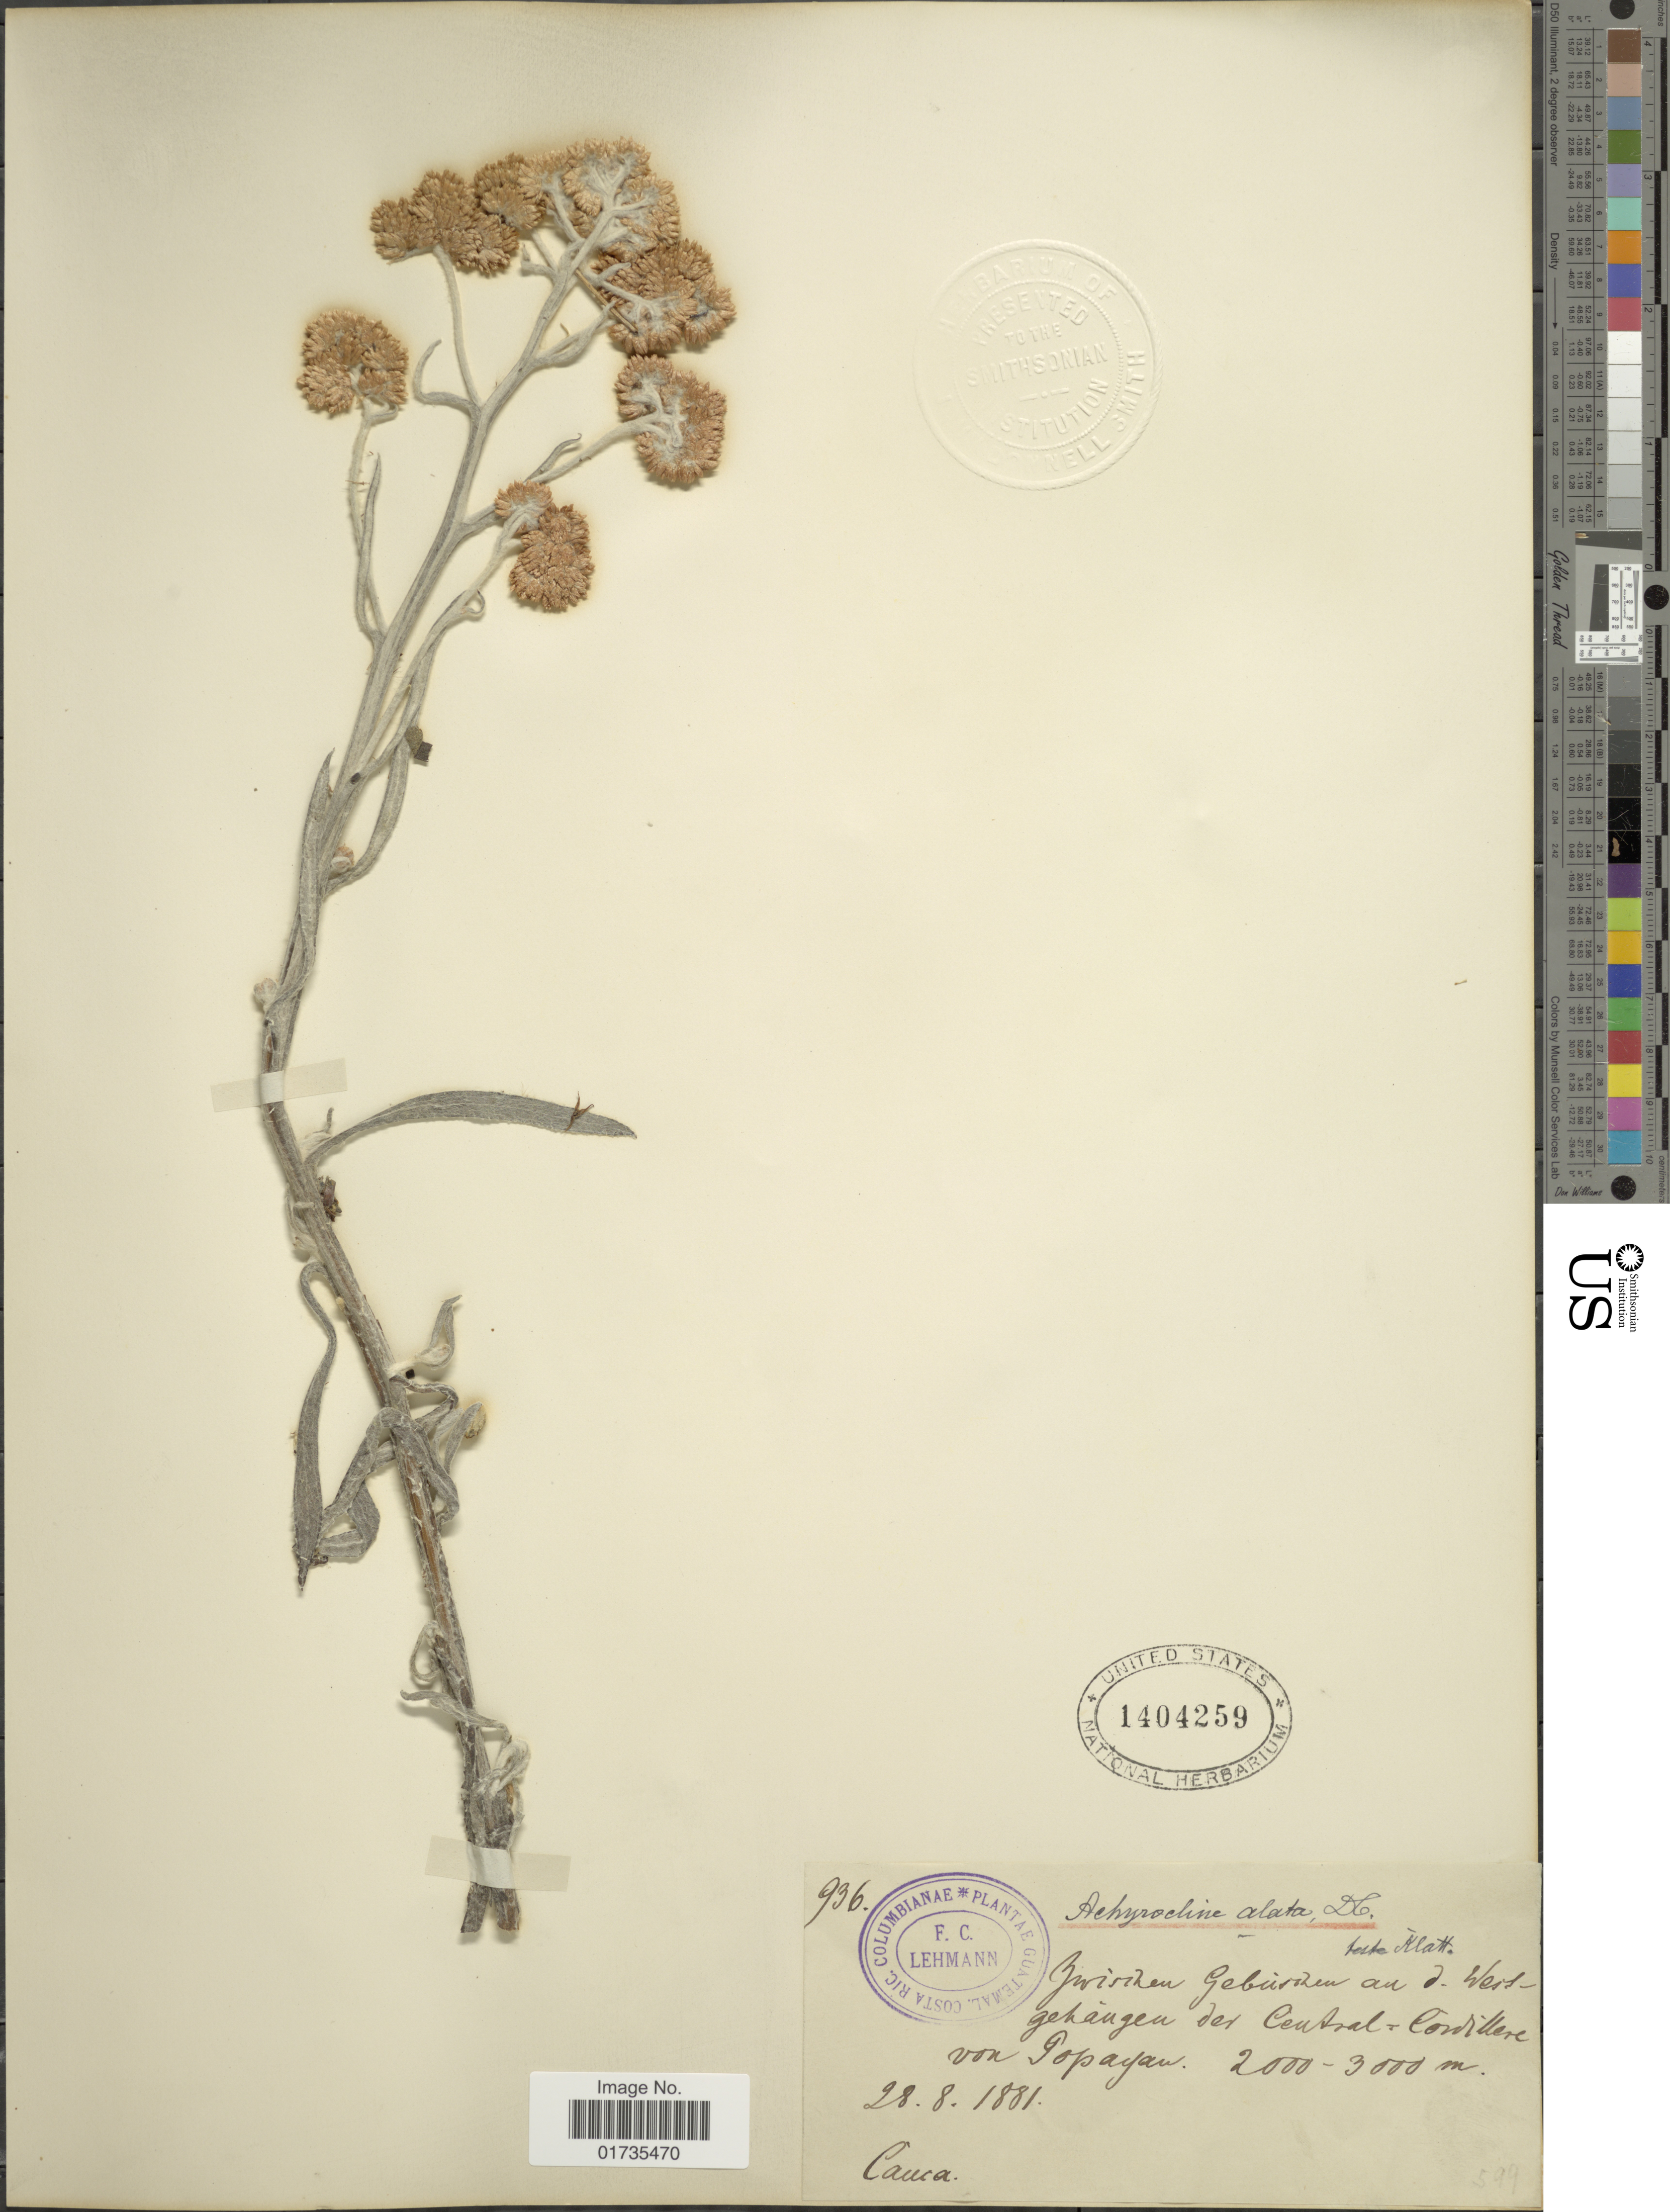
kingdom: Plantae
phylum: Tracheophyta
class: Magnoliopsida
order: Asterales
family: Asteraceae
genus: Achyrocline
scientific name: Achyrocline alata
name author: (Kunth) DC.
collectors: F. C. Lehmann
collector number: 936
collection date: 1881-08-28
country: Colombia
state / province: Cauca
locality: Central-Cordillere von Popayan. Cauca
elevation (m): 2000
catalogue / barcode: US 1404259